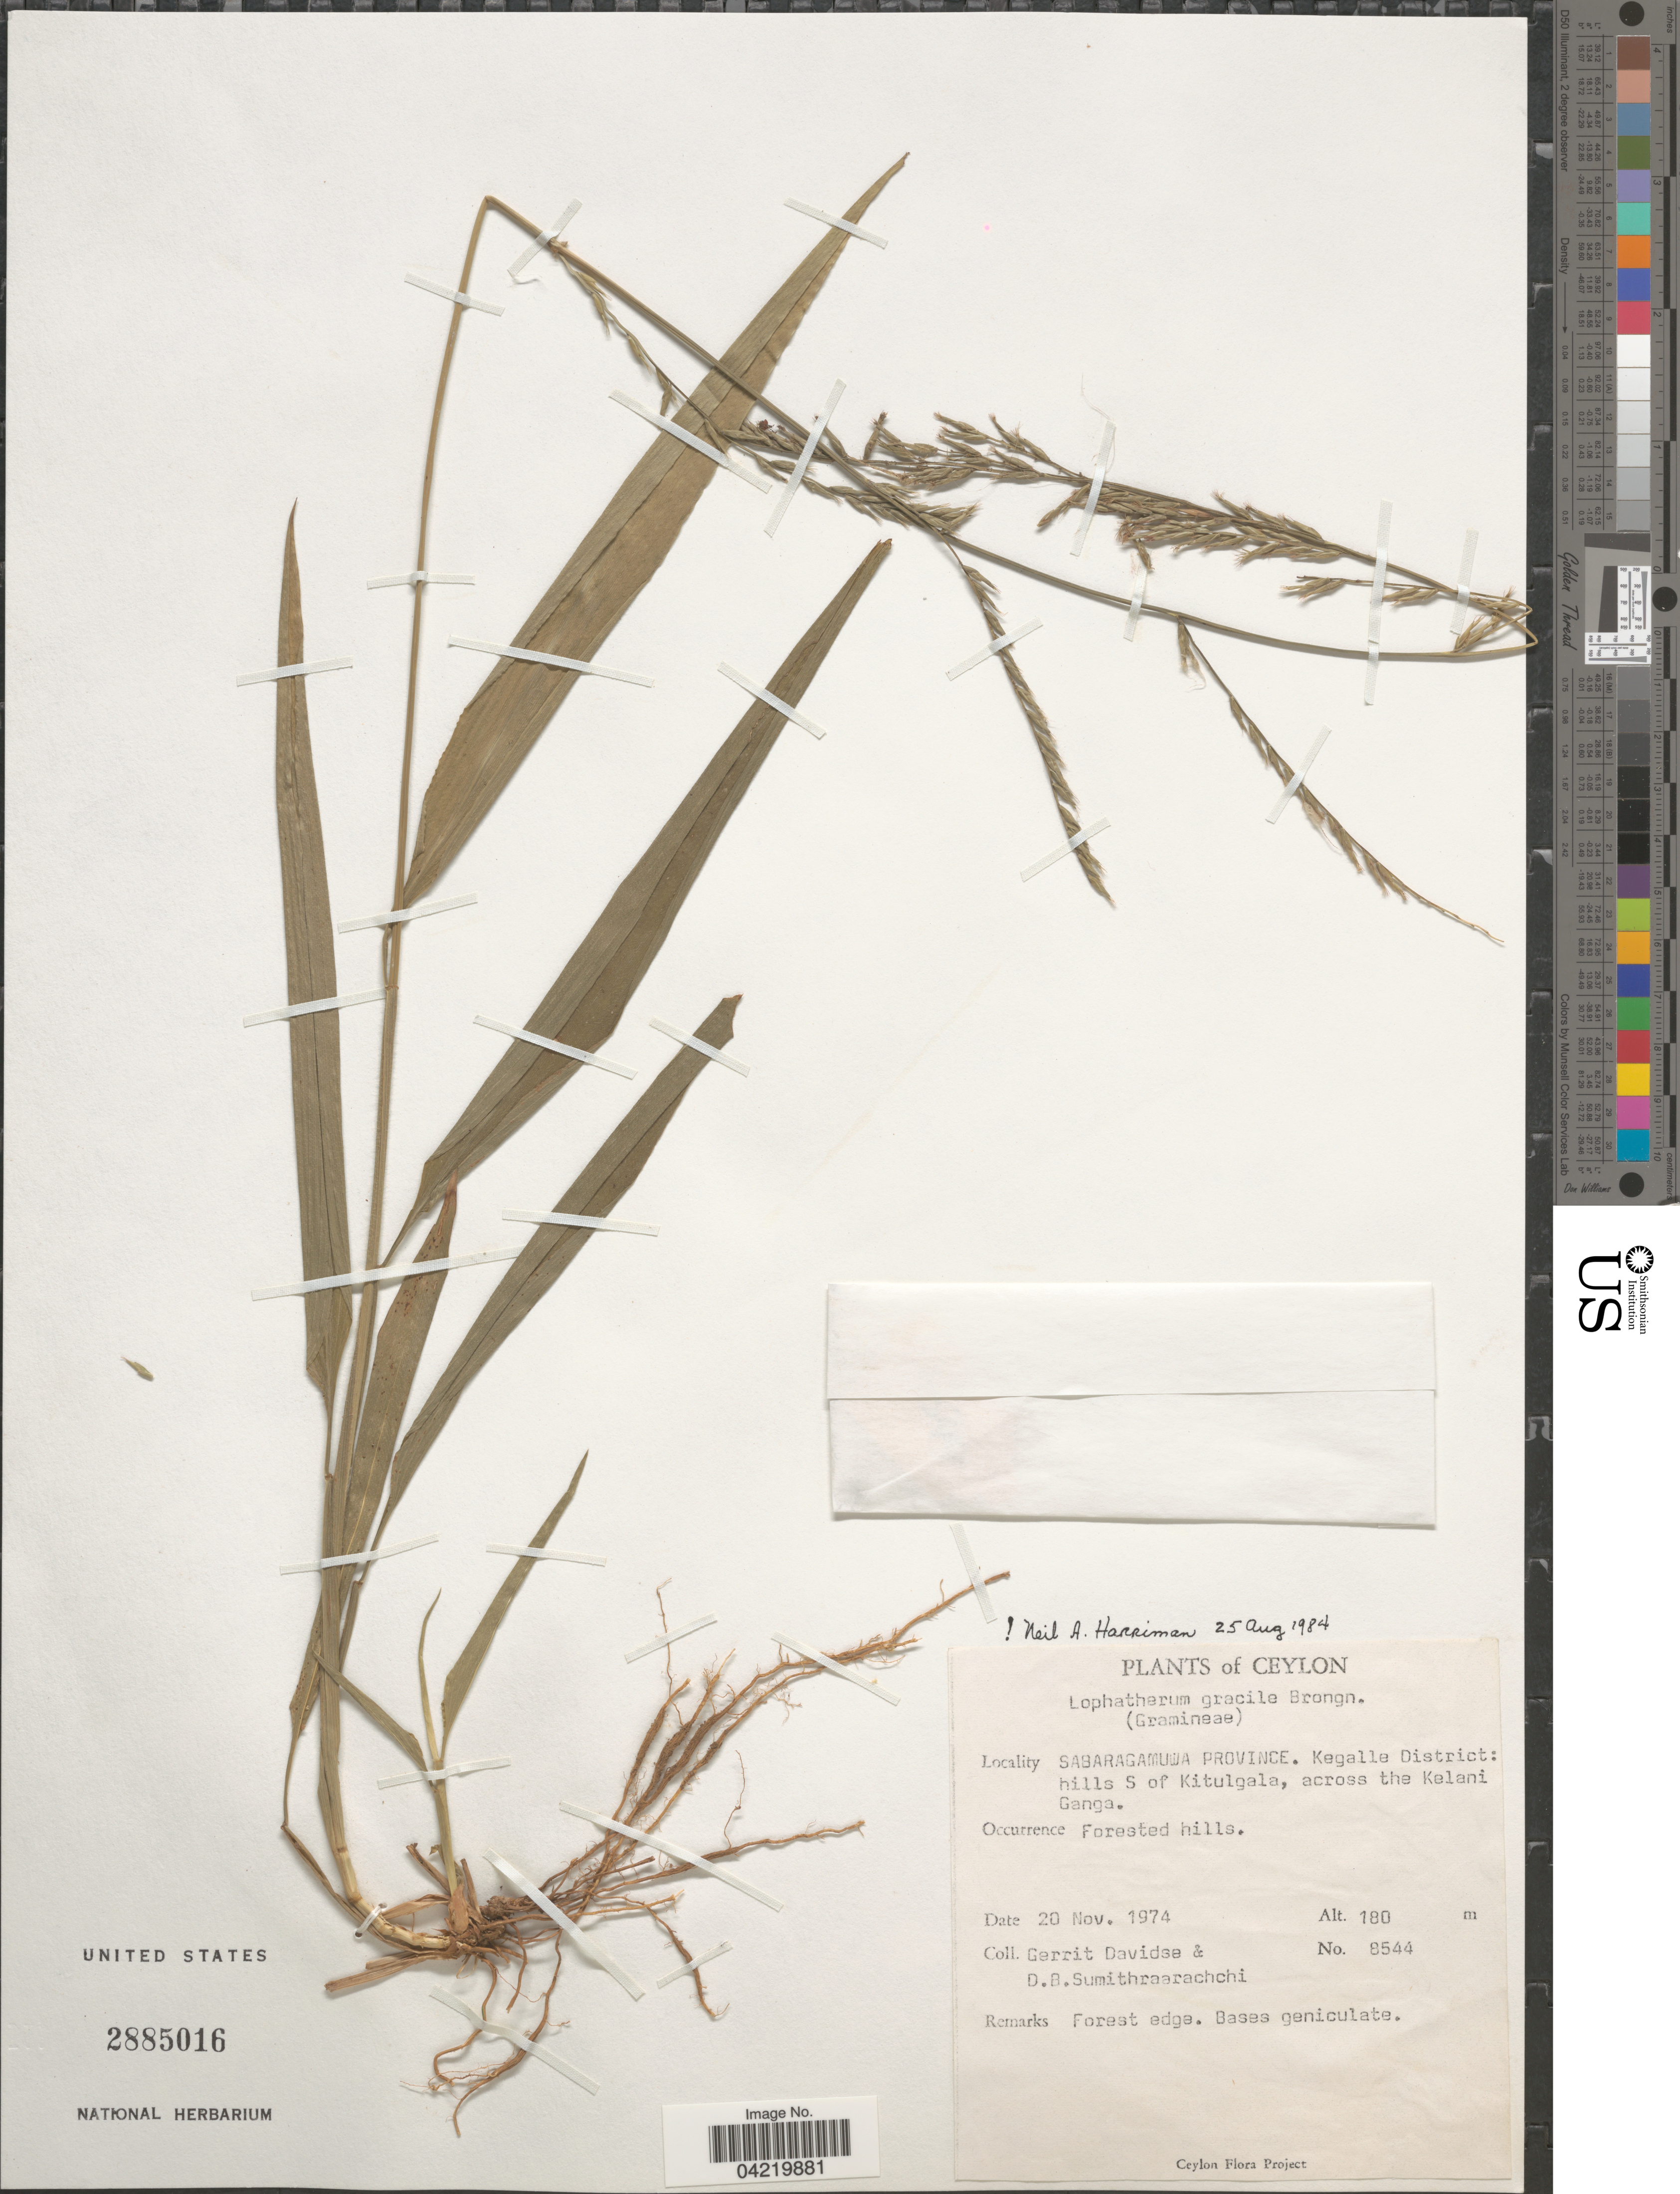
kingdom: Plantae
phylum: Tracheophyta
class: Liliopsida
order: Poales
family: Poaceae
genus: Lophatherum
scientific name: Lophatherum gracile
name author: Brongn.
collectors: G. Davidse & D. B. Sumithraarachchi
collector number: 8544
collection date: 1974-11-20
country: Sri Lanka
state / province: Sabaragamuwa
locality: Ceylon. Kegalle District: hills S of Kitulgala, across the Kelani Ganga.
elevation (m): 180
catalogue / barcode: US 2885016